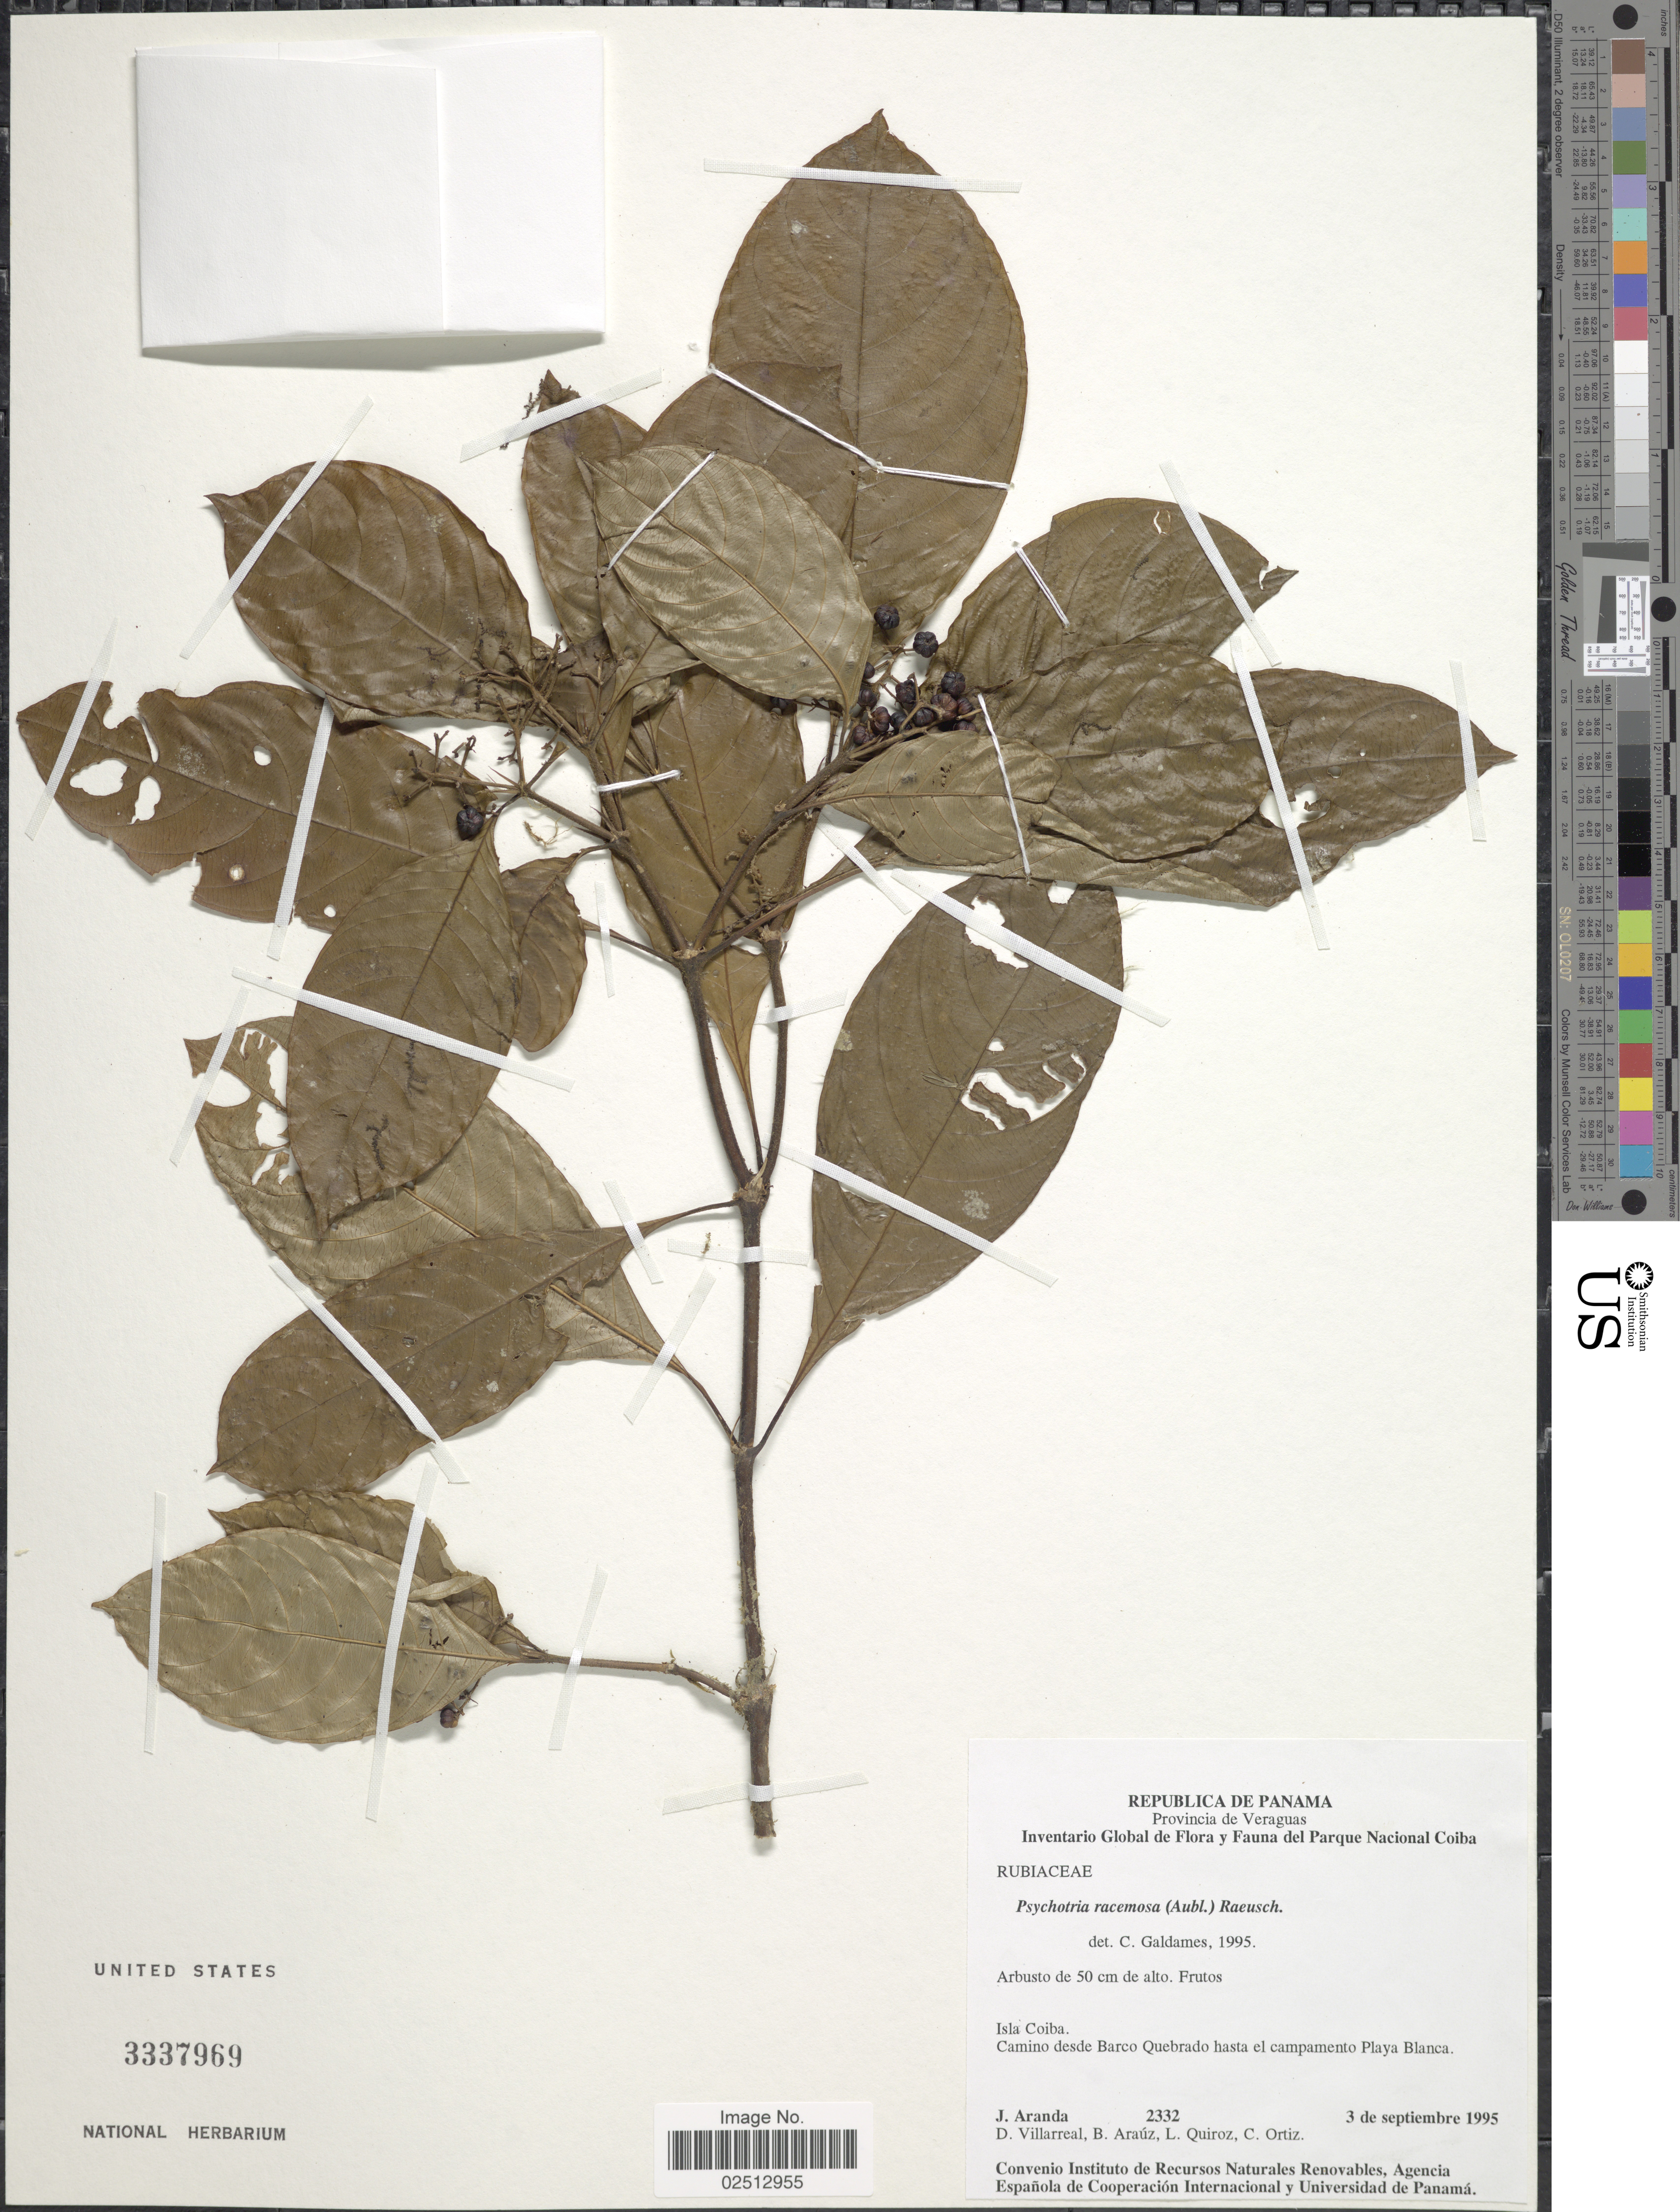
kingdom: Plantae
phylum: Tracheophyta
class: Magnoliopsida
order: Gentianales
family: Rubiaceae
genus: Psychotria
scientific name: Psychotria racemosa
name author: (Aubl.) Raeuschel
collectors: J. Aranda, D. Villarreal, B. Araúz, L. Quiroz & C. Ortiz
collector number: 2332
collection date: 1995-09-03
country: Panama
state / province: Veraguas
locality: Provincia de Veraguas. Isla Coiba. Camino desde Barco Quebrado hasta el campamento Playa Blanca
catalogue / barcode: US 3337969